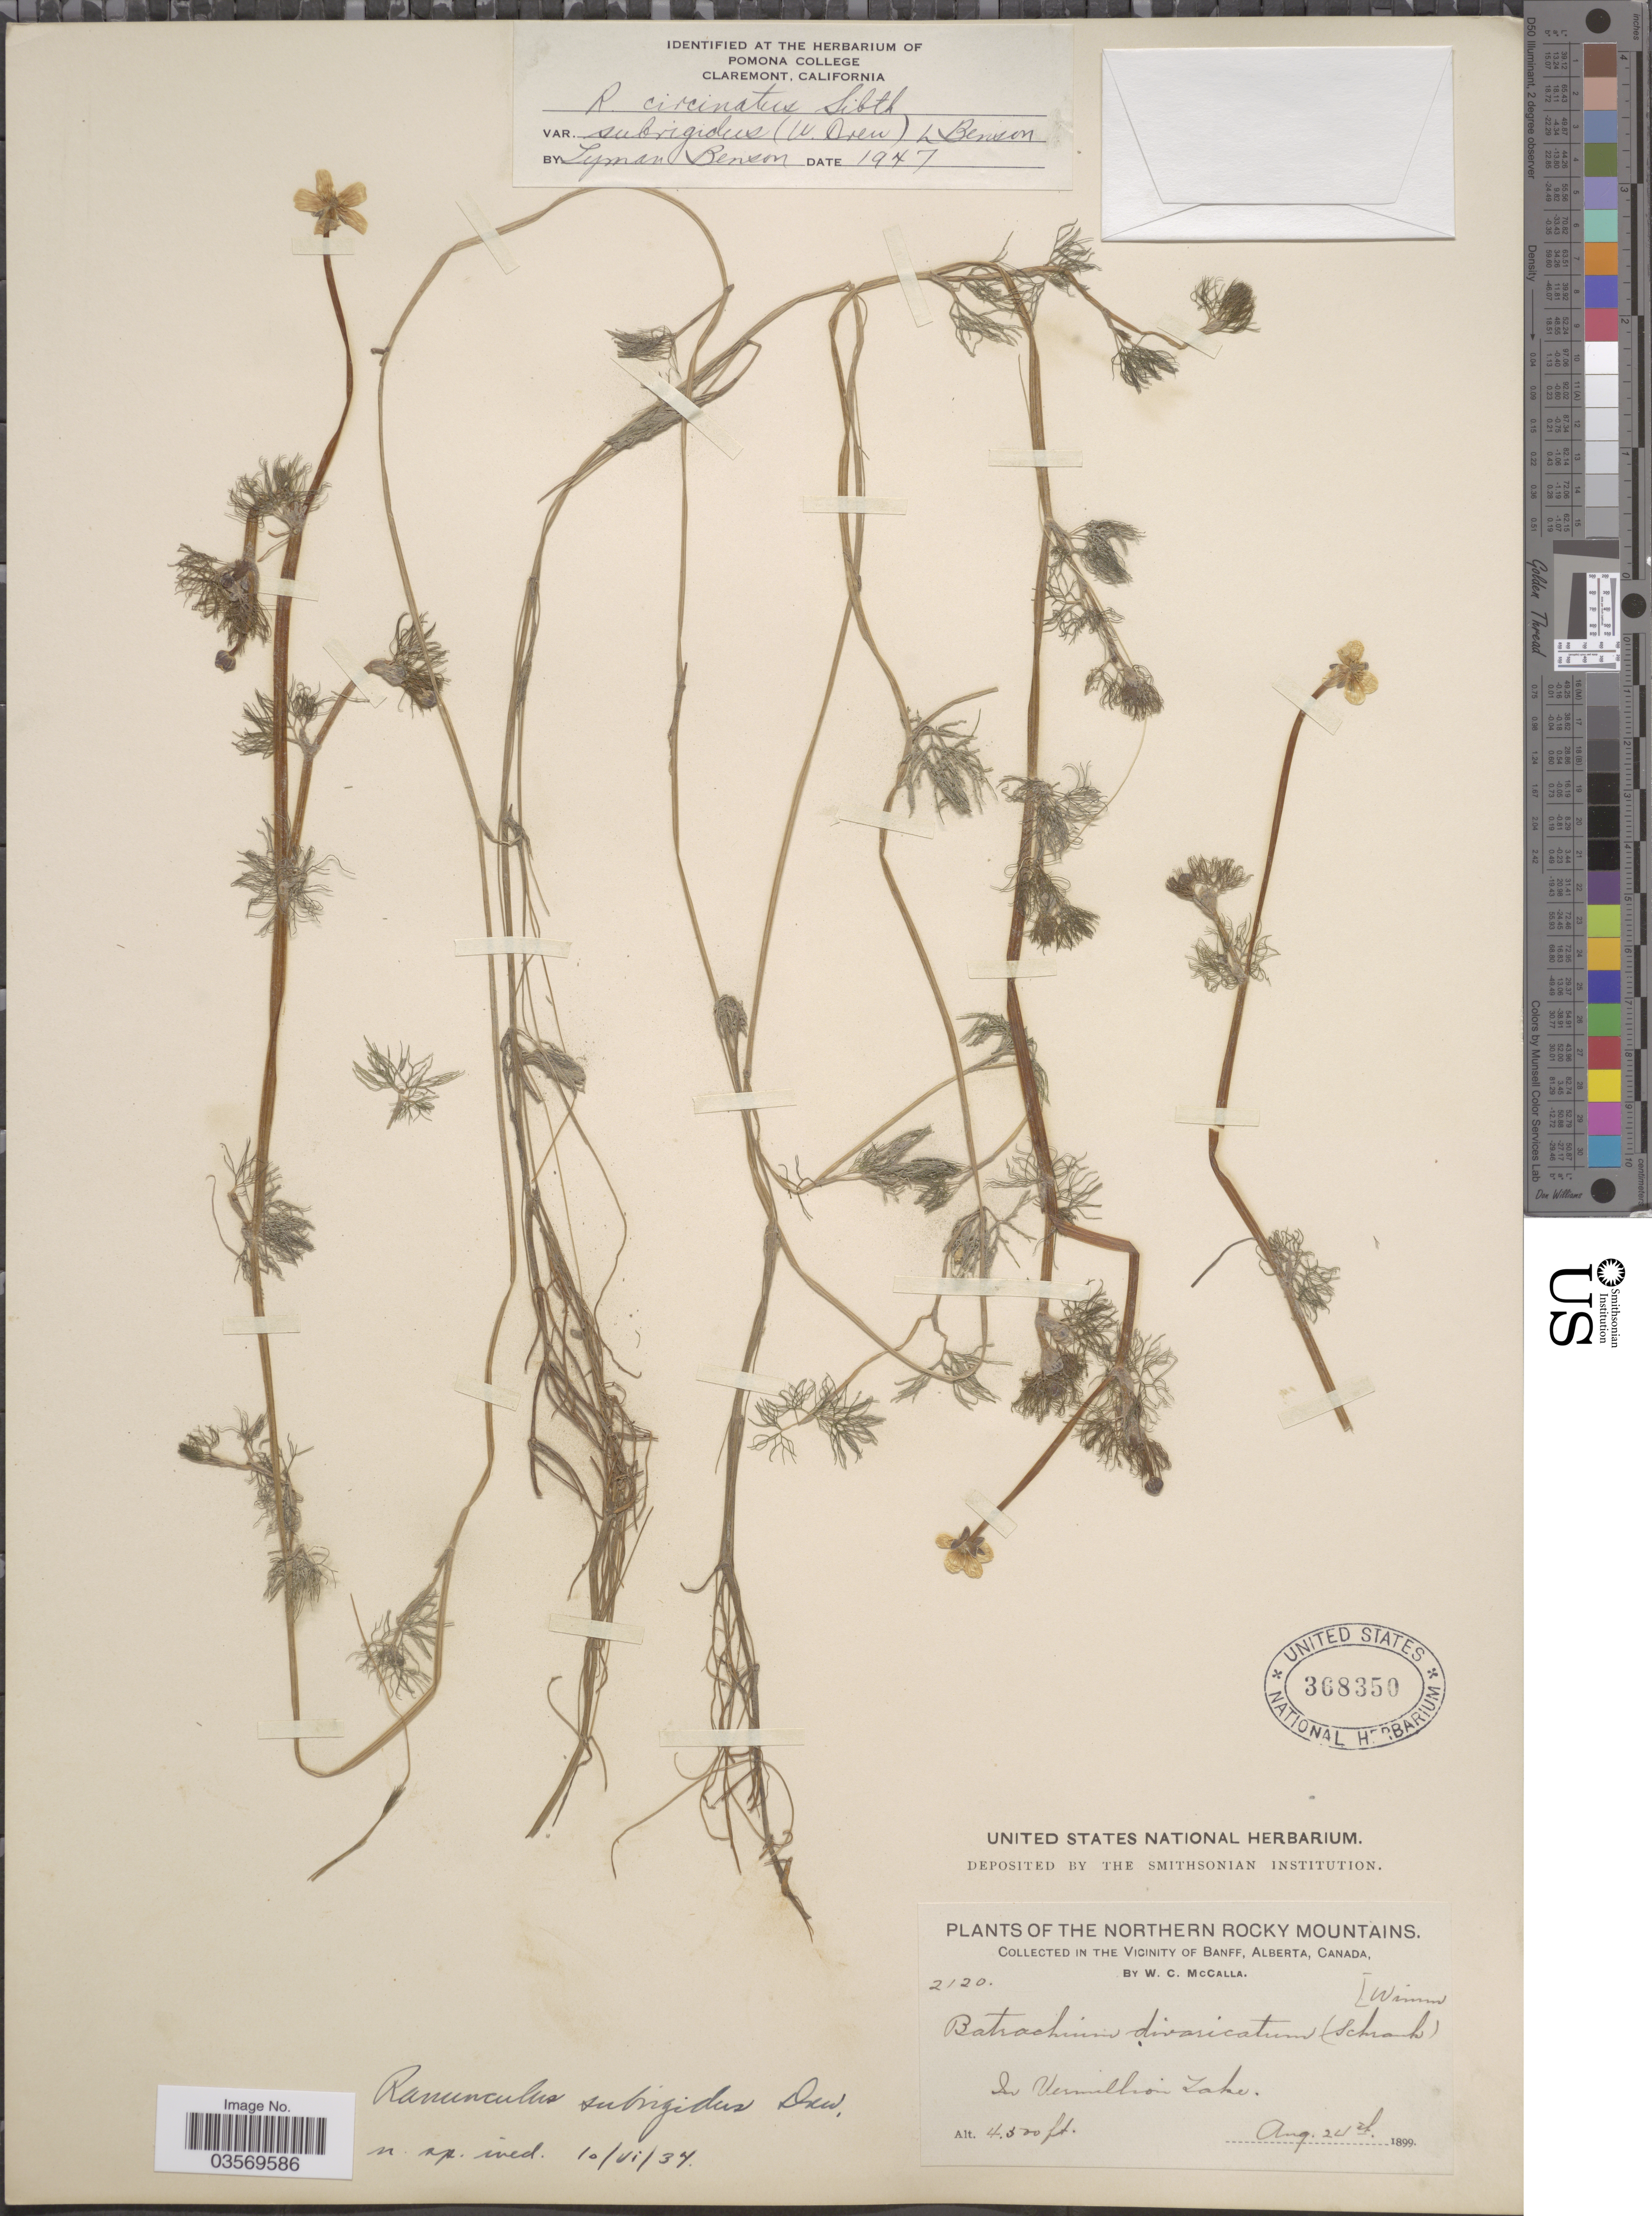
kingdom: Plantae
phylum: Tracheophyta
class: Magnoliopsida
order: Ranunculales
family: Ranunculaceae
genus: Ranunculus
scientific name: Ranunculus subrigidus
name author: W.B. Drew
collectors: W. McCalla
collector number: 2120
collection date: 1899-08-24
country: Canada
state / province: Alberta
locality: The Northern Rocky Mountains. In the Vicinity of Banff. In Vermillion Lake.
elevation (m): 1311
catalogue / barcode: US 368350